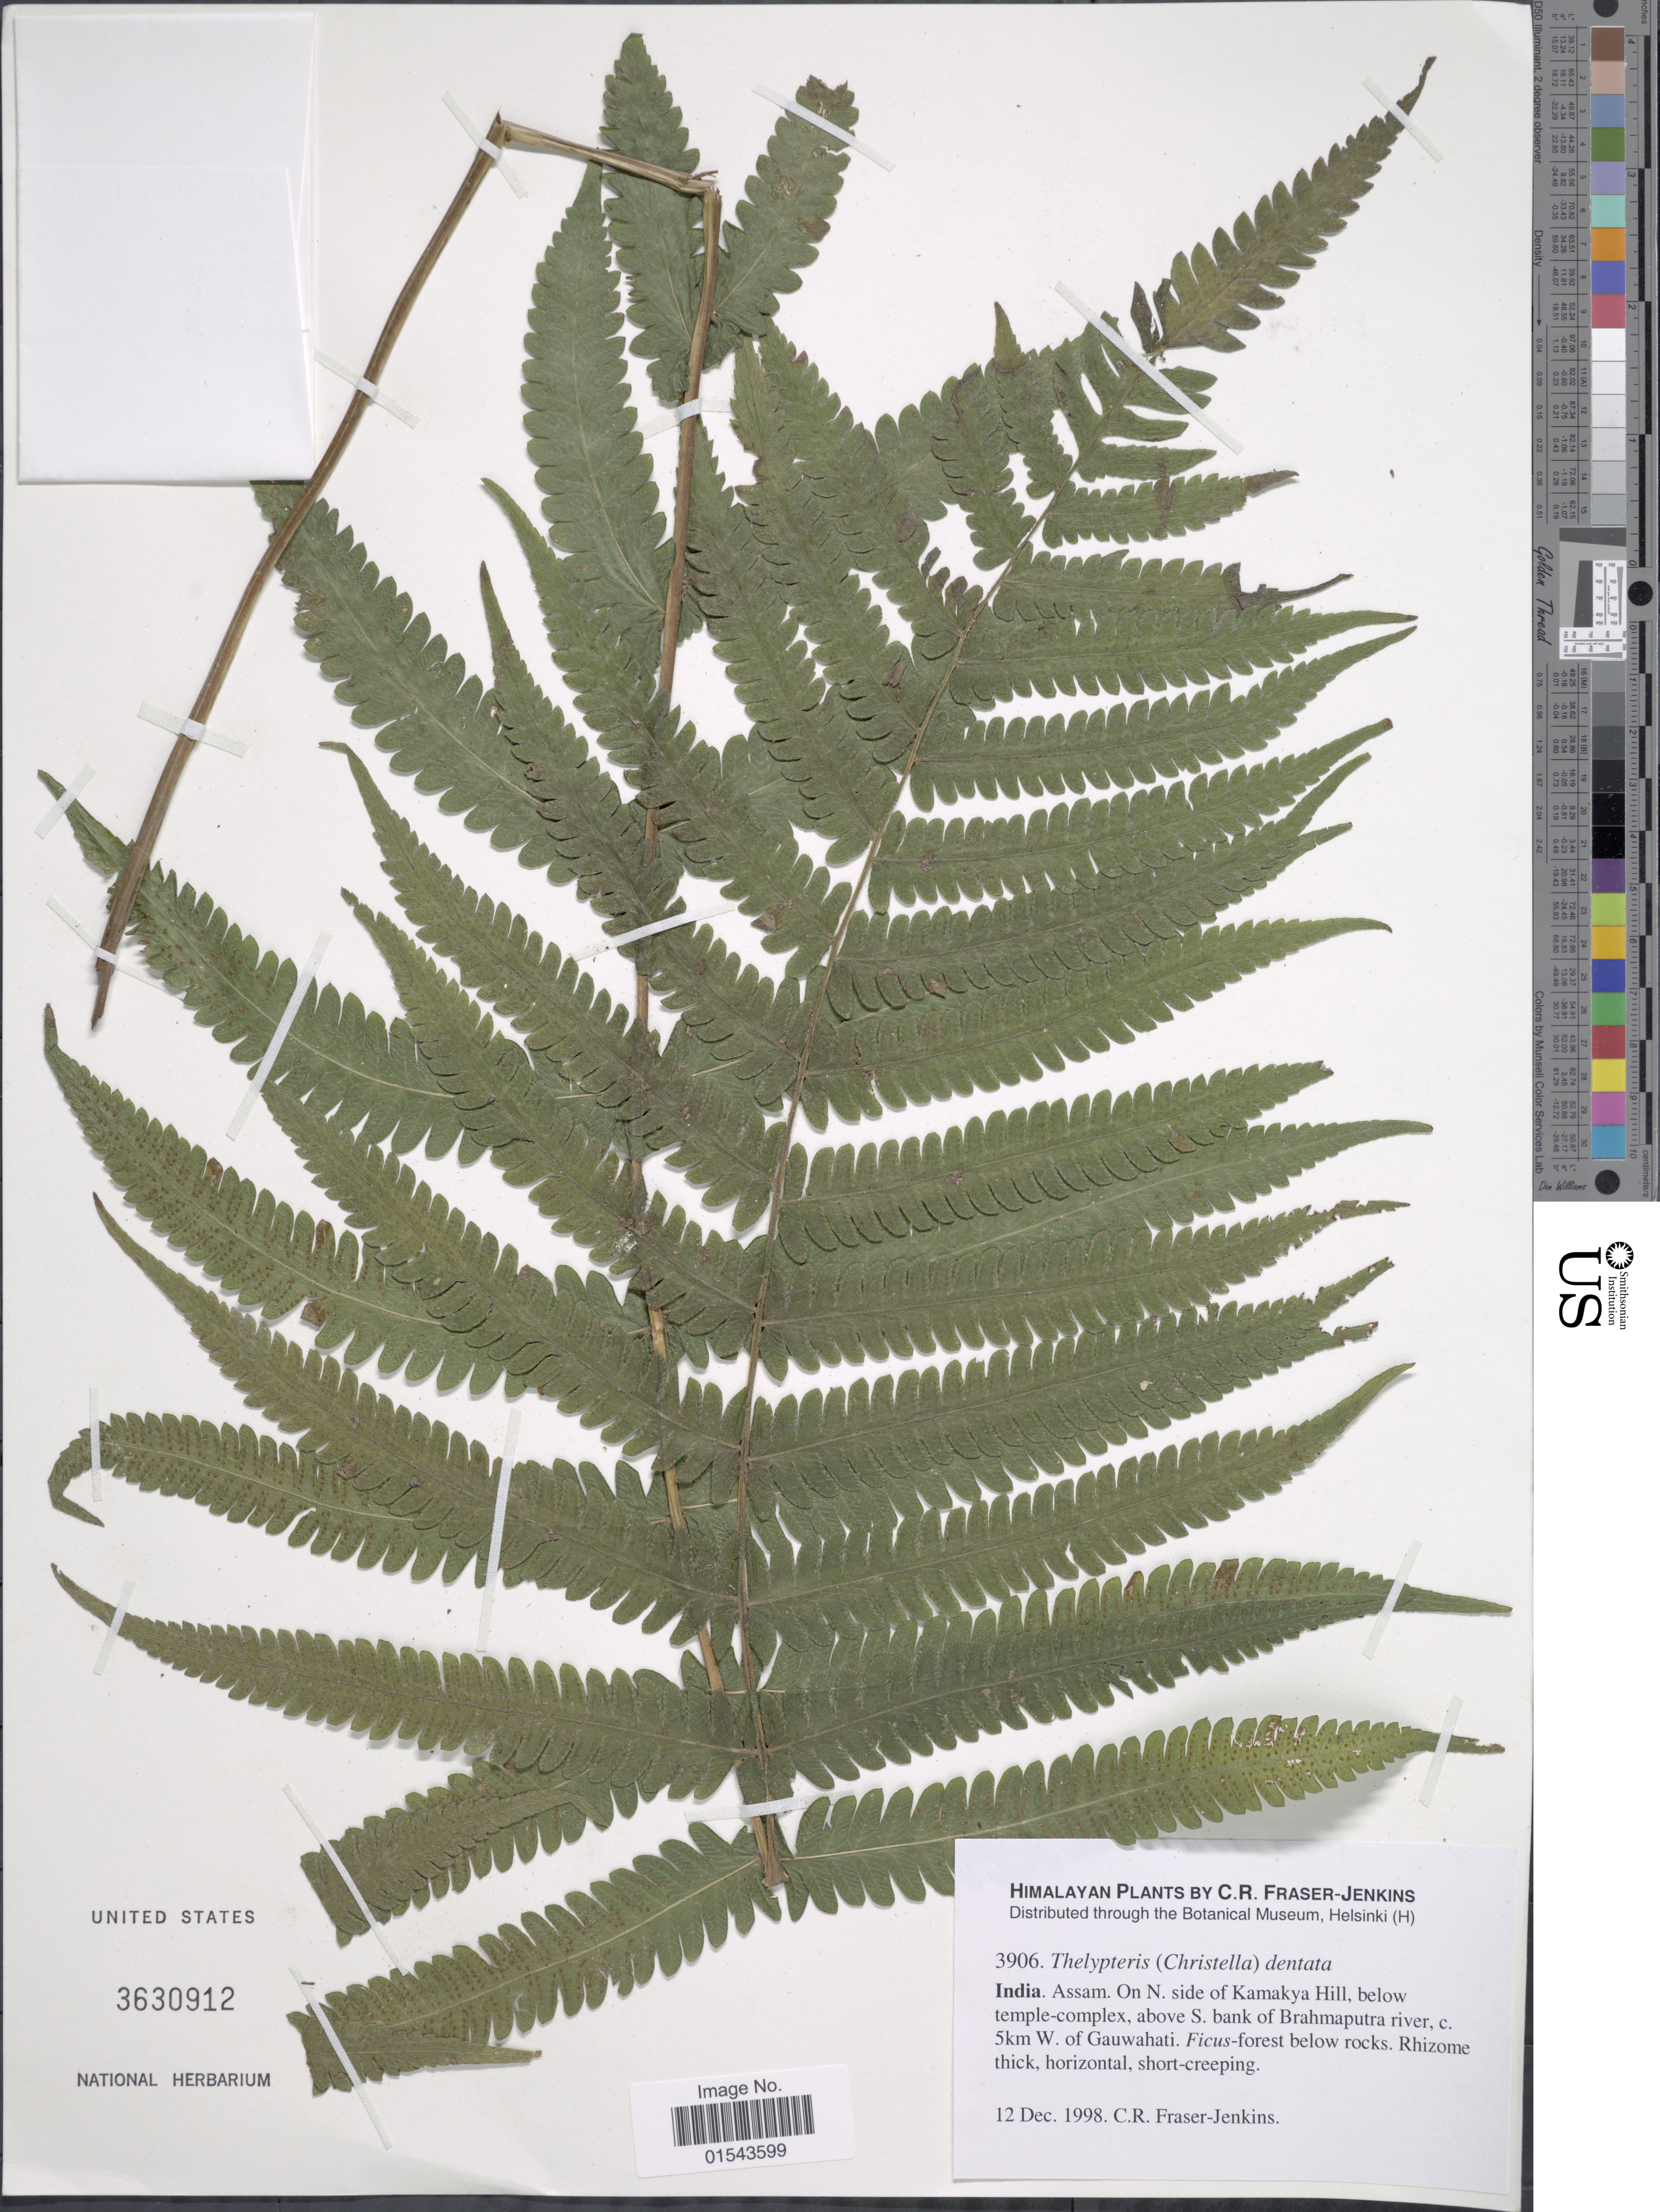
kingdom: Plantae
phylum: Tracheophyta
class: Polypodiopsida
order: Polypodiales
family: Thelypteridaceae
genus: Christella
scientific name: Christella dentata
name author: (Forssk.) Brownsey & Jermy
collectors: C. R. Fraser-Jenkins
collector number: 3906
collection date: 1998-12-12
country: India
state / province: Assam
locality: Himalaya, on N. side of Kamakya Hill, below temple-complex, above S. bank of Brahmaputra river , 5 km W. of Gauwahati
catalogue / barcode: US 3630912